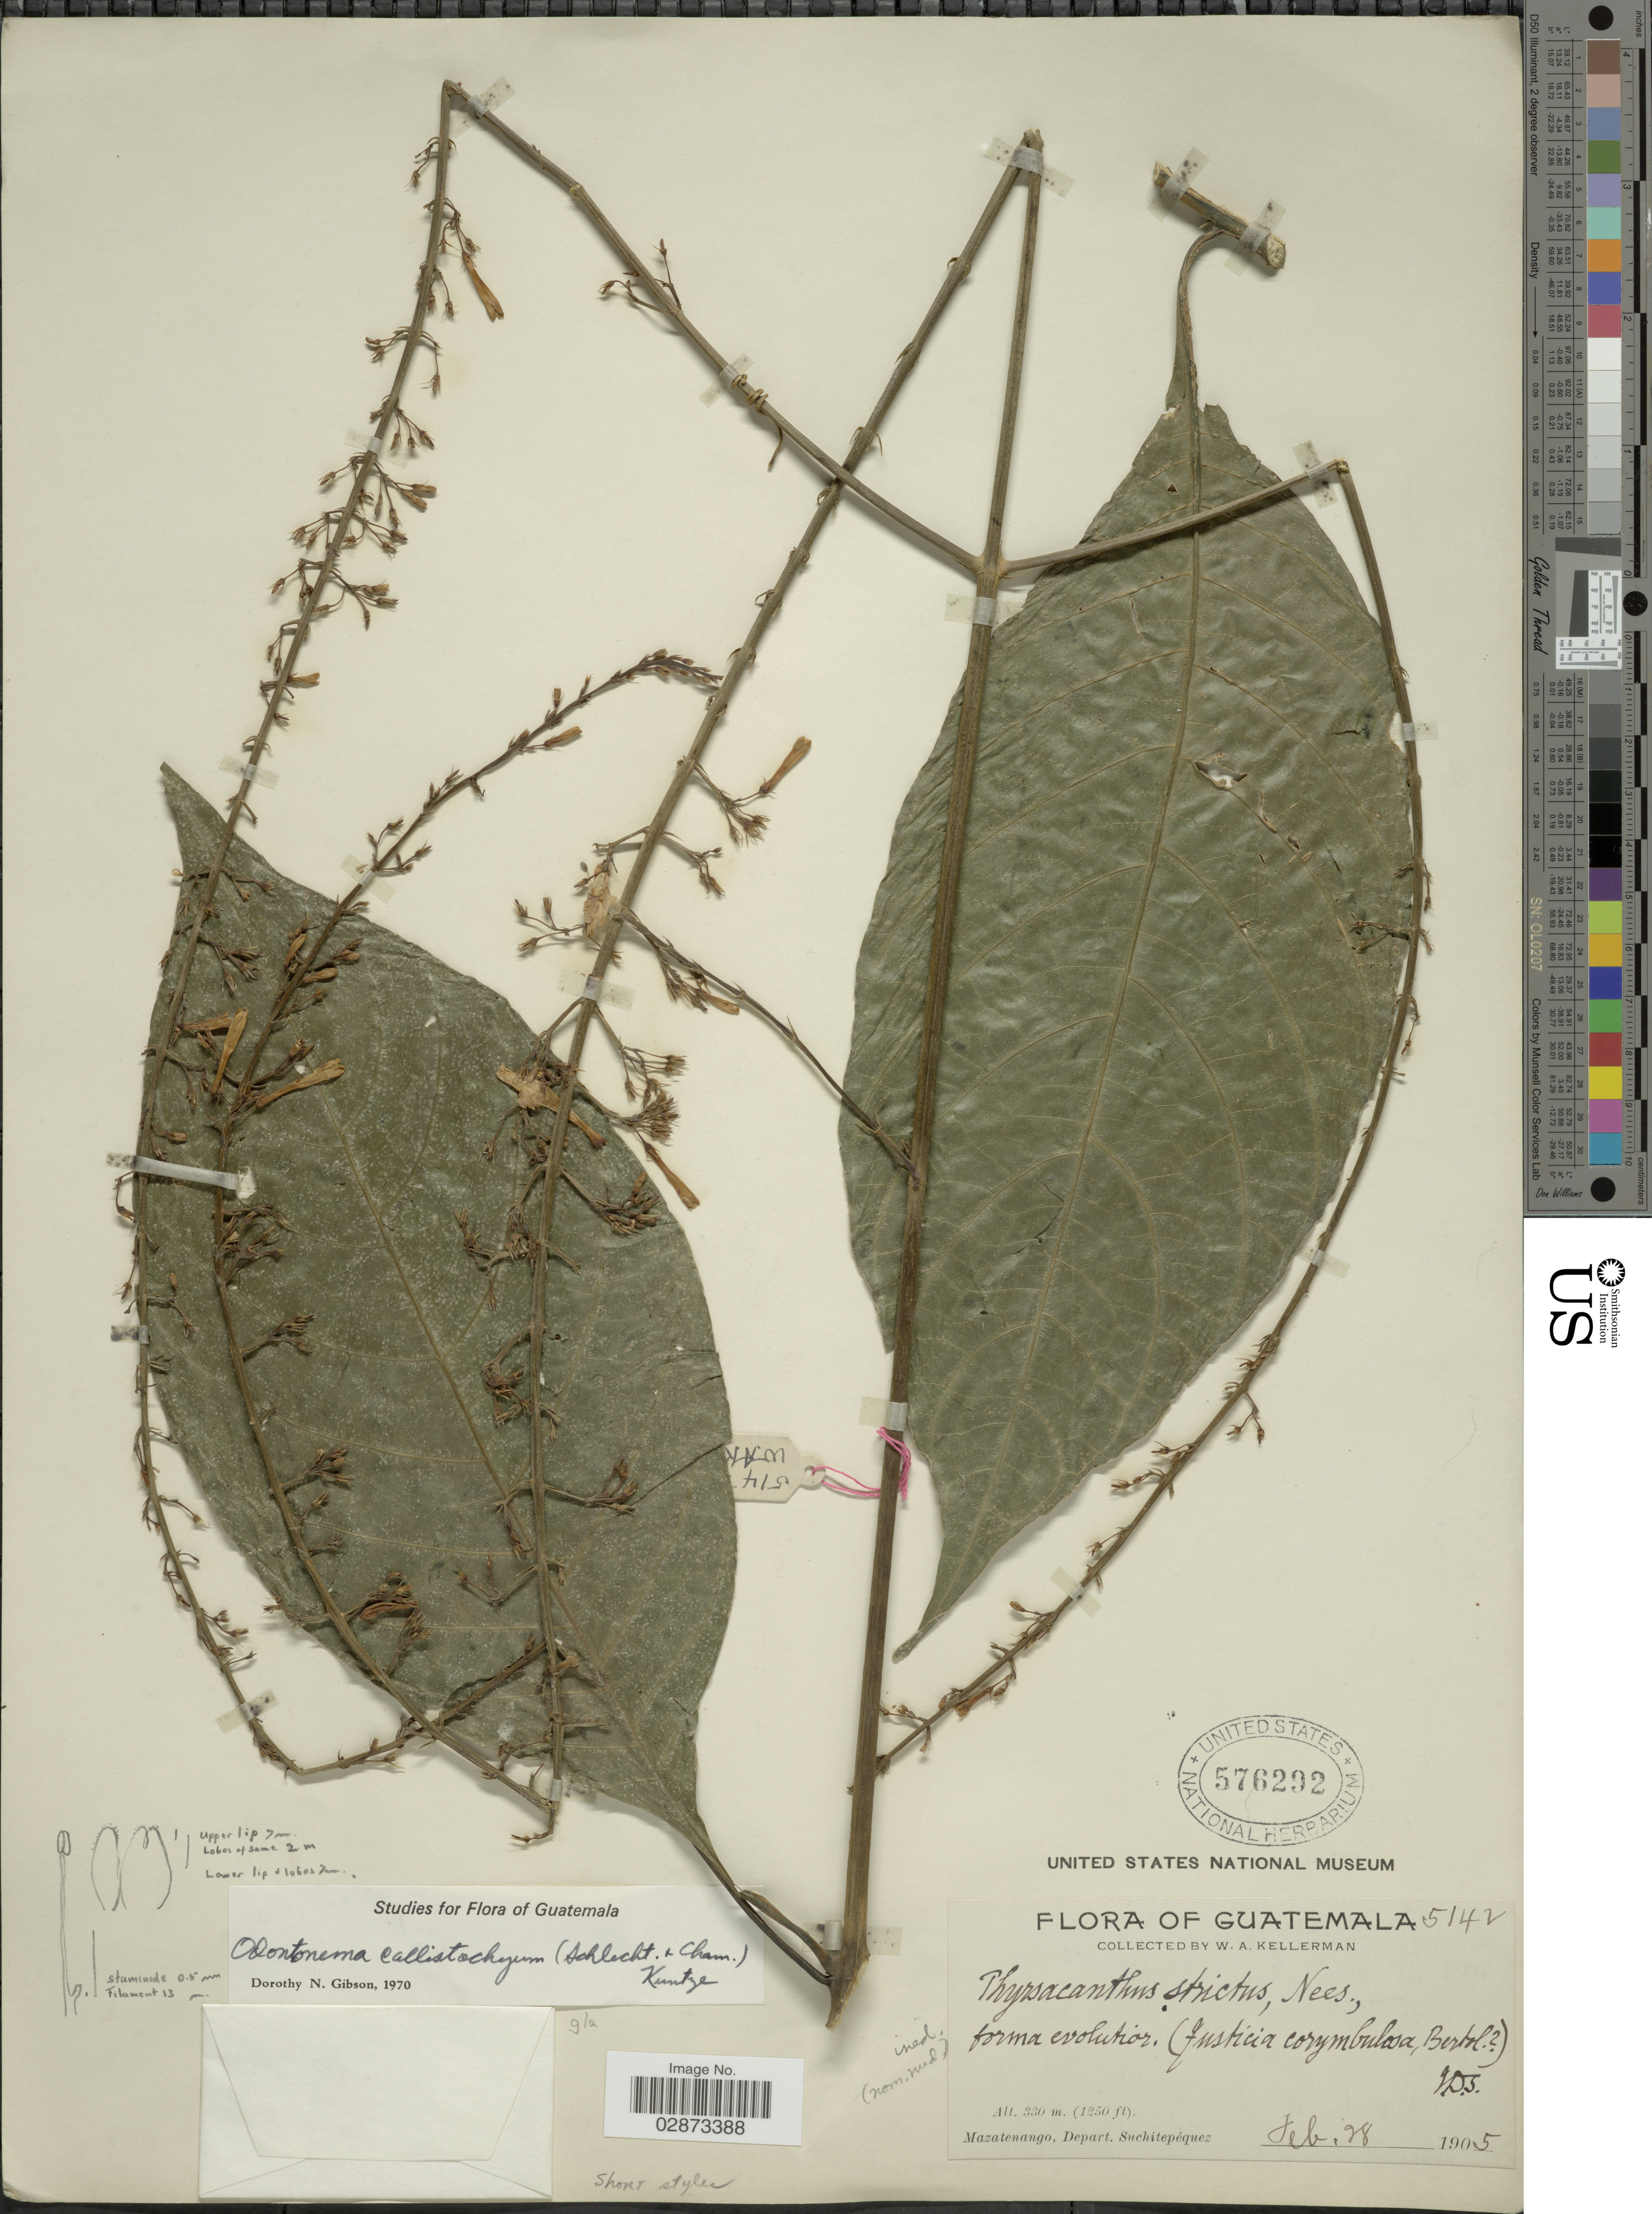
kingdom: Plantae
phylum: Tracheophyta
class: Magnoliopsida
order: Lamiales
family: Acanthaceae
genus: Odontonema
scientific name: Odontonema callistachyum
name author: (Schltdl. & Cham.) Kuntze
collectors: W. Kellerman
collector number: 5142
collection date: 1905-02-28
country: Guatemala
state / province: Suchitepéquez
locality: Mazatenango, Depart. Suchitepéquez.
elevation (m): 330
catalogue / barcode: US 576292